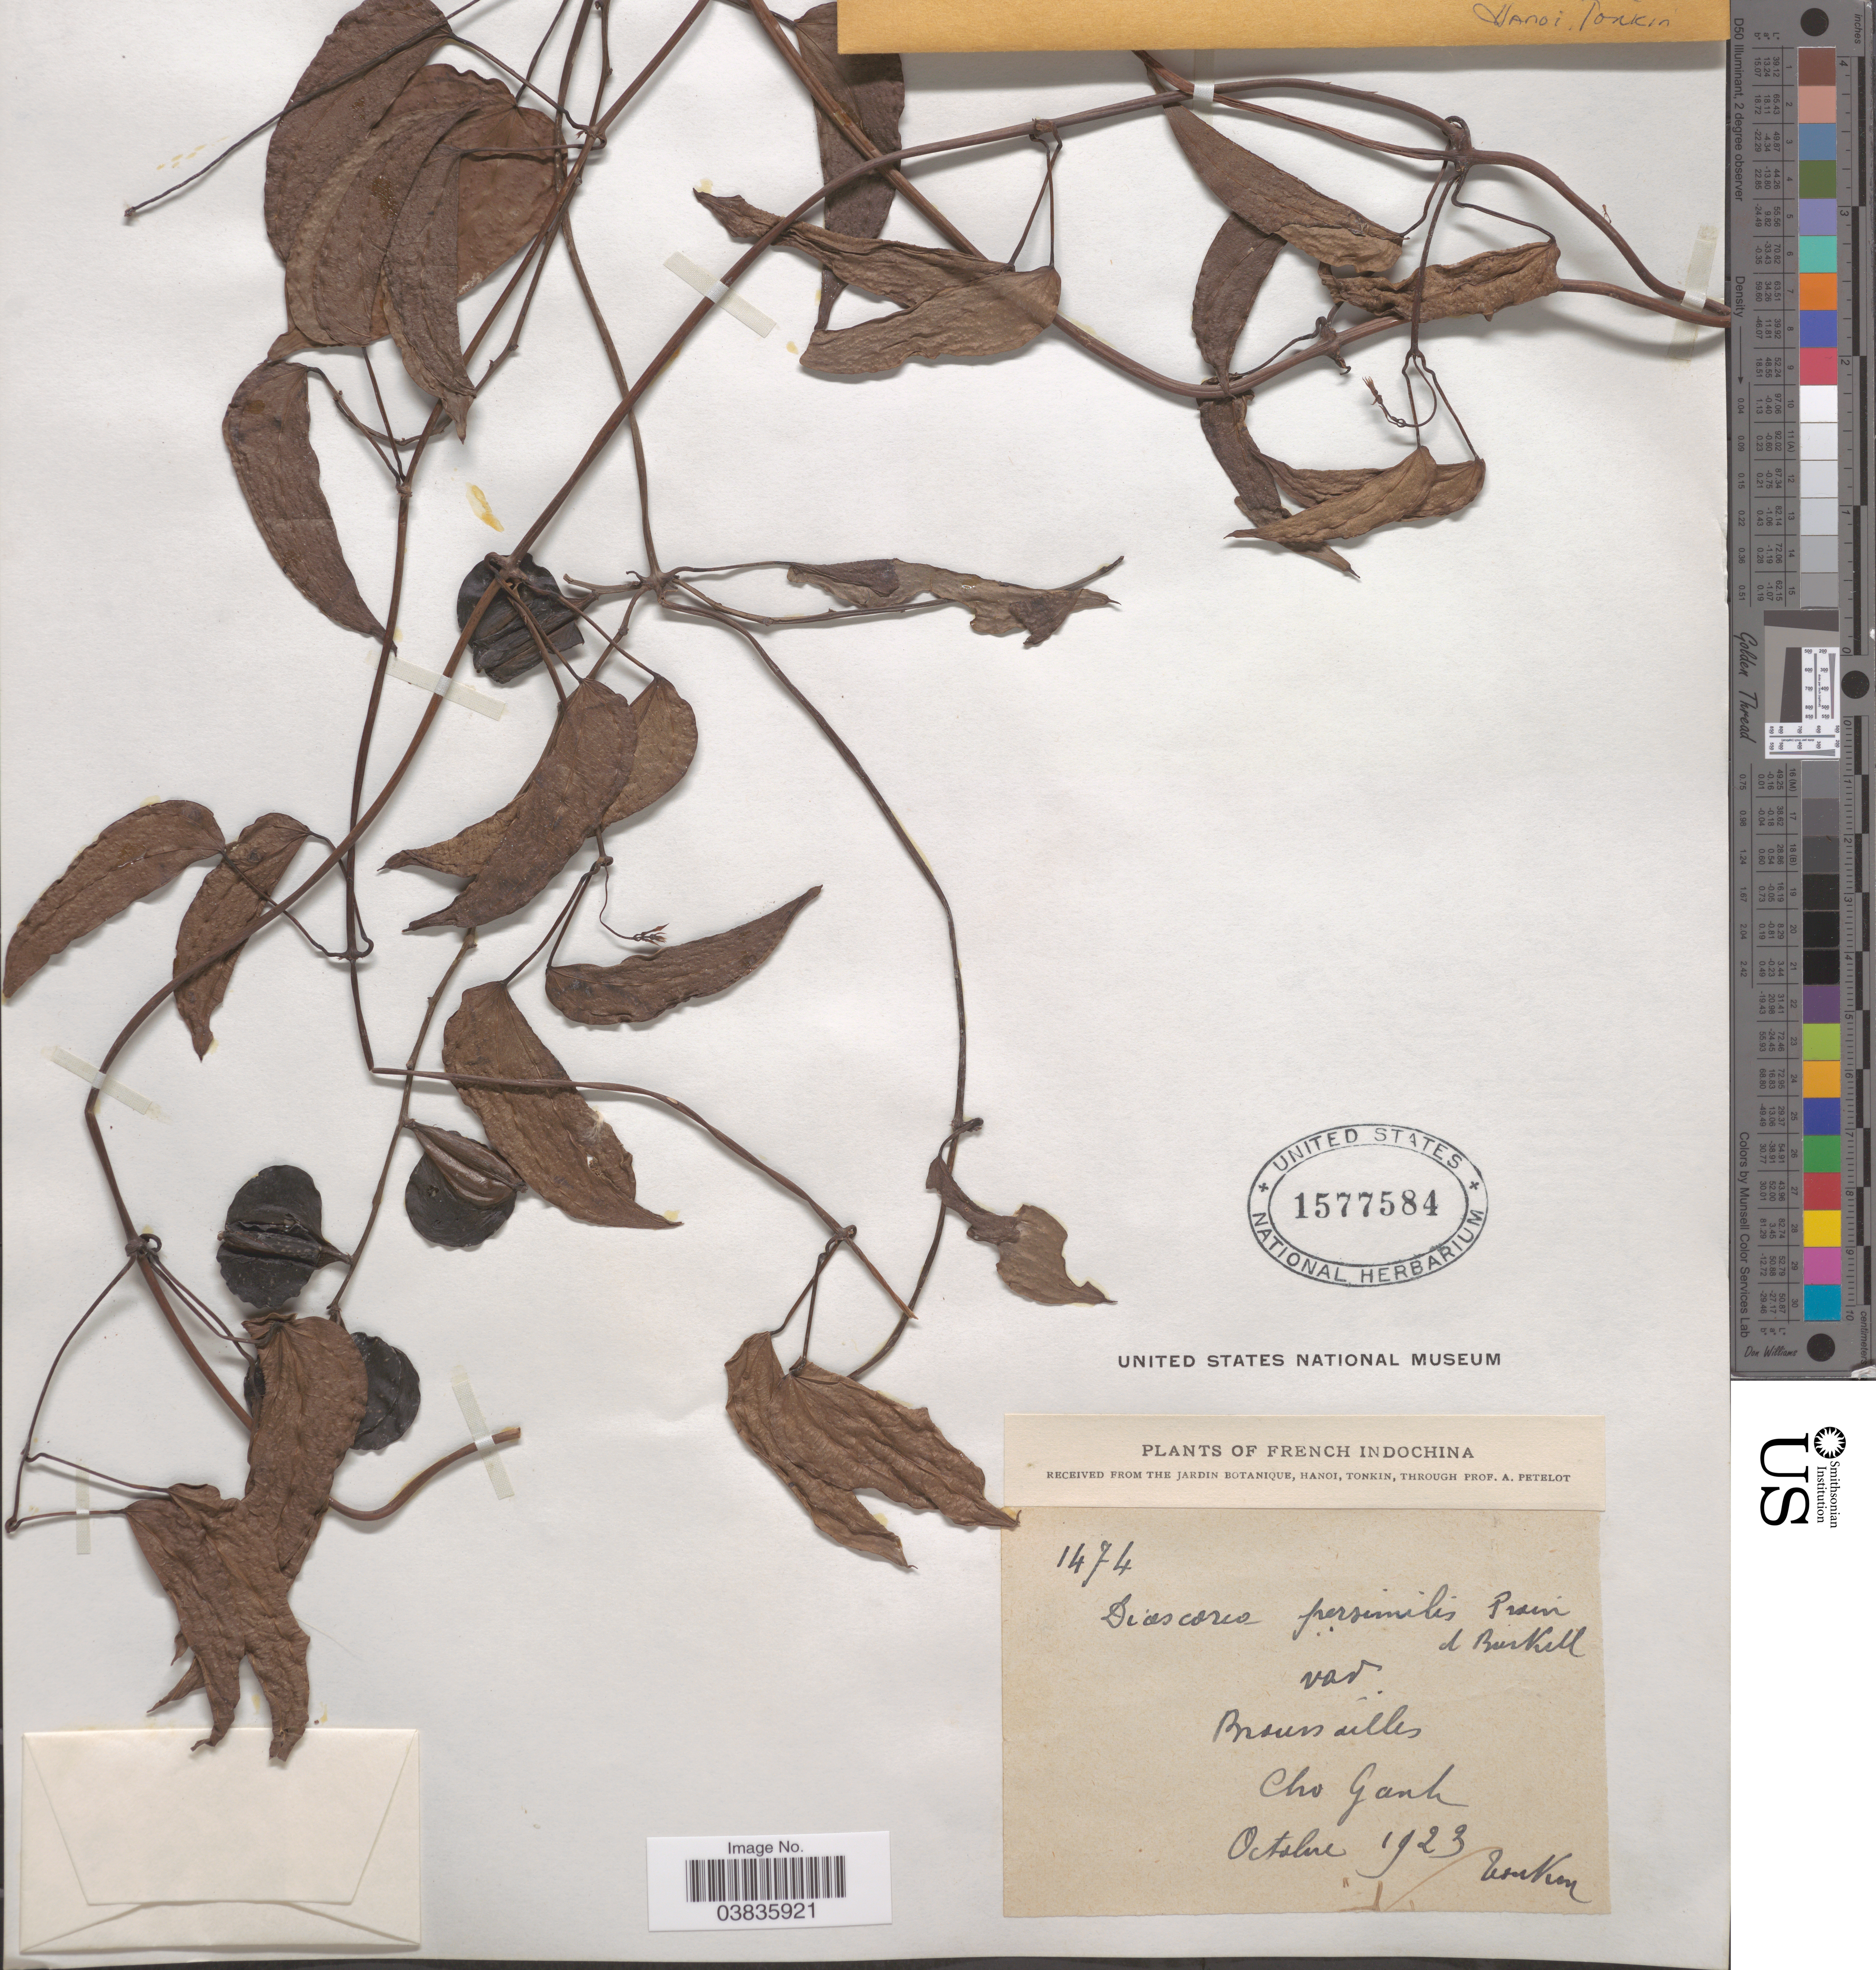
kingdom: Plantae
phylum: Tracheophyta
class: Liliopsida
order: Dioscoreales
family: Dioscoreaceae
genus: Dioscorea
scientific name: Dioscorea persimilis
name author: Prain & Burkill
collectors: P. A. Pételot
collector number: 1474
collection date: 1923-10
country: Vietnam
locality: French Indochina. Brussailles Cho Ganh.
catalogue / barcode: US 1577584